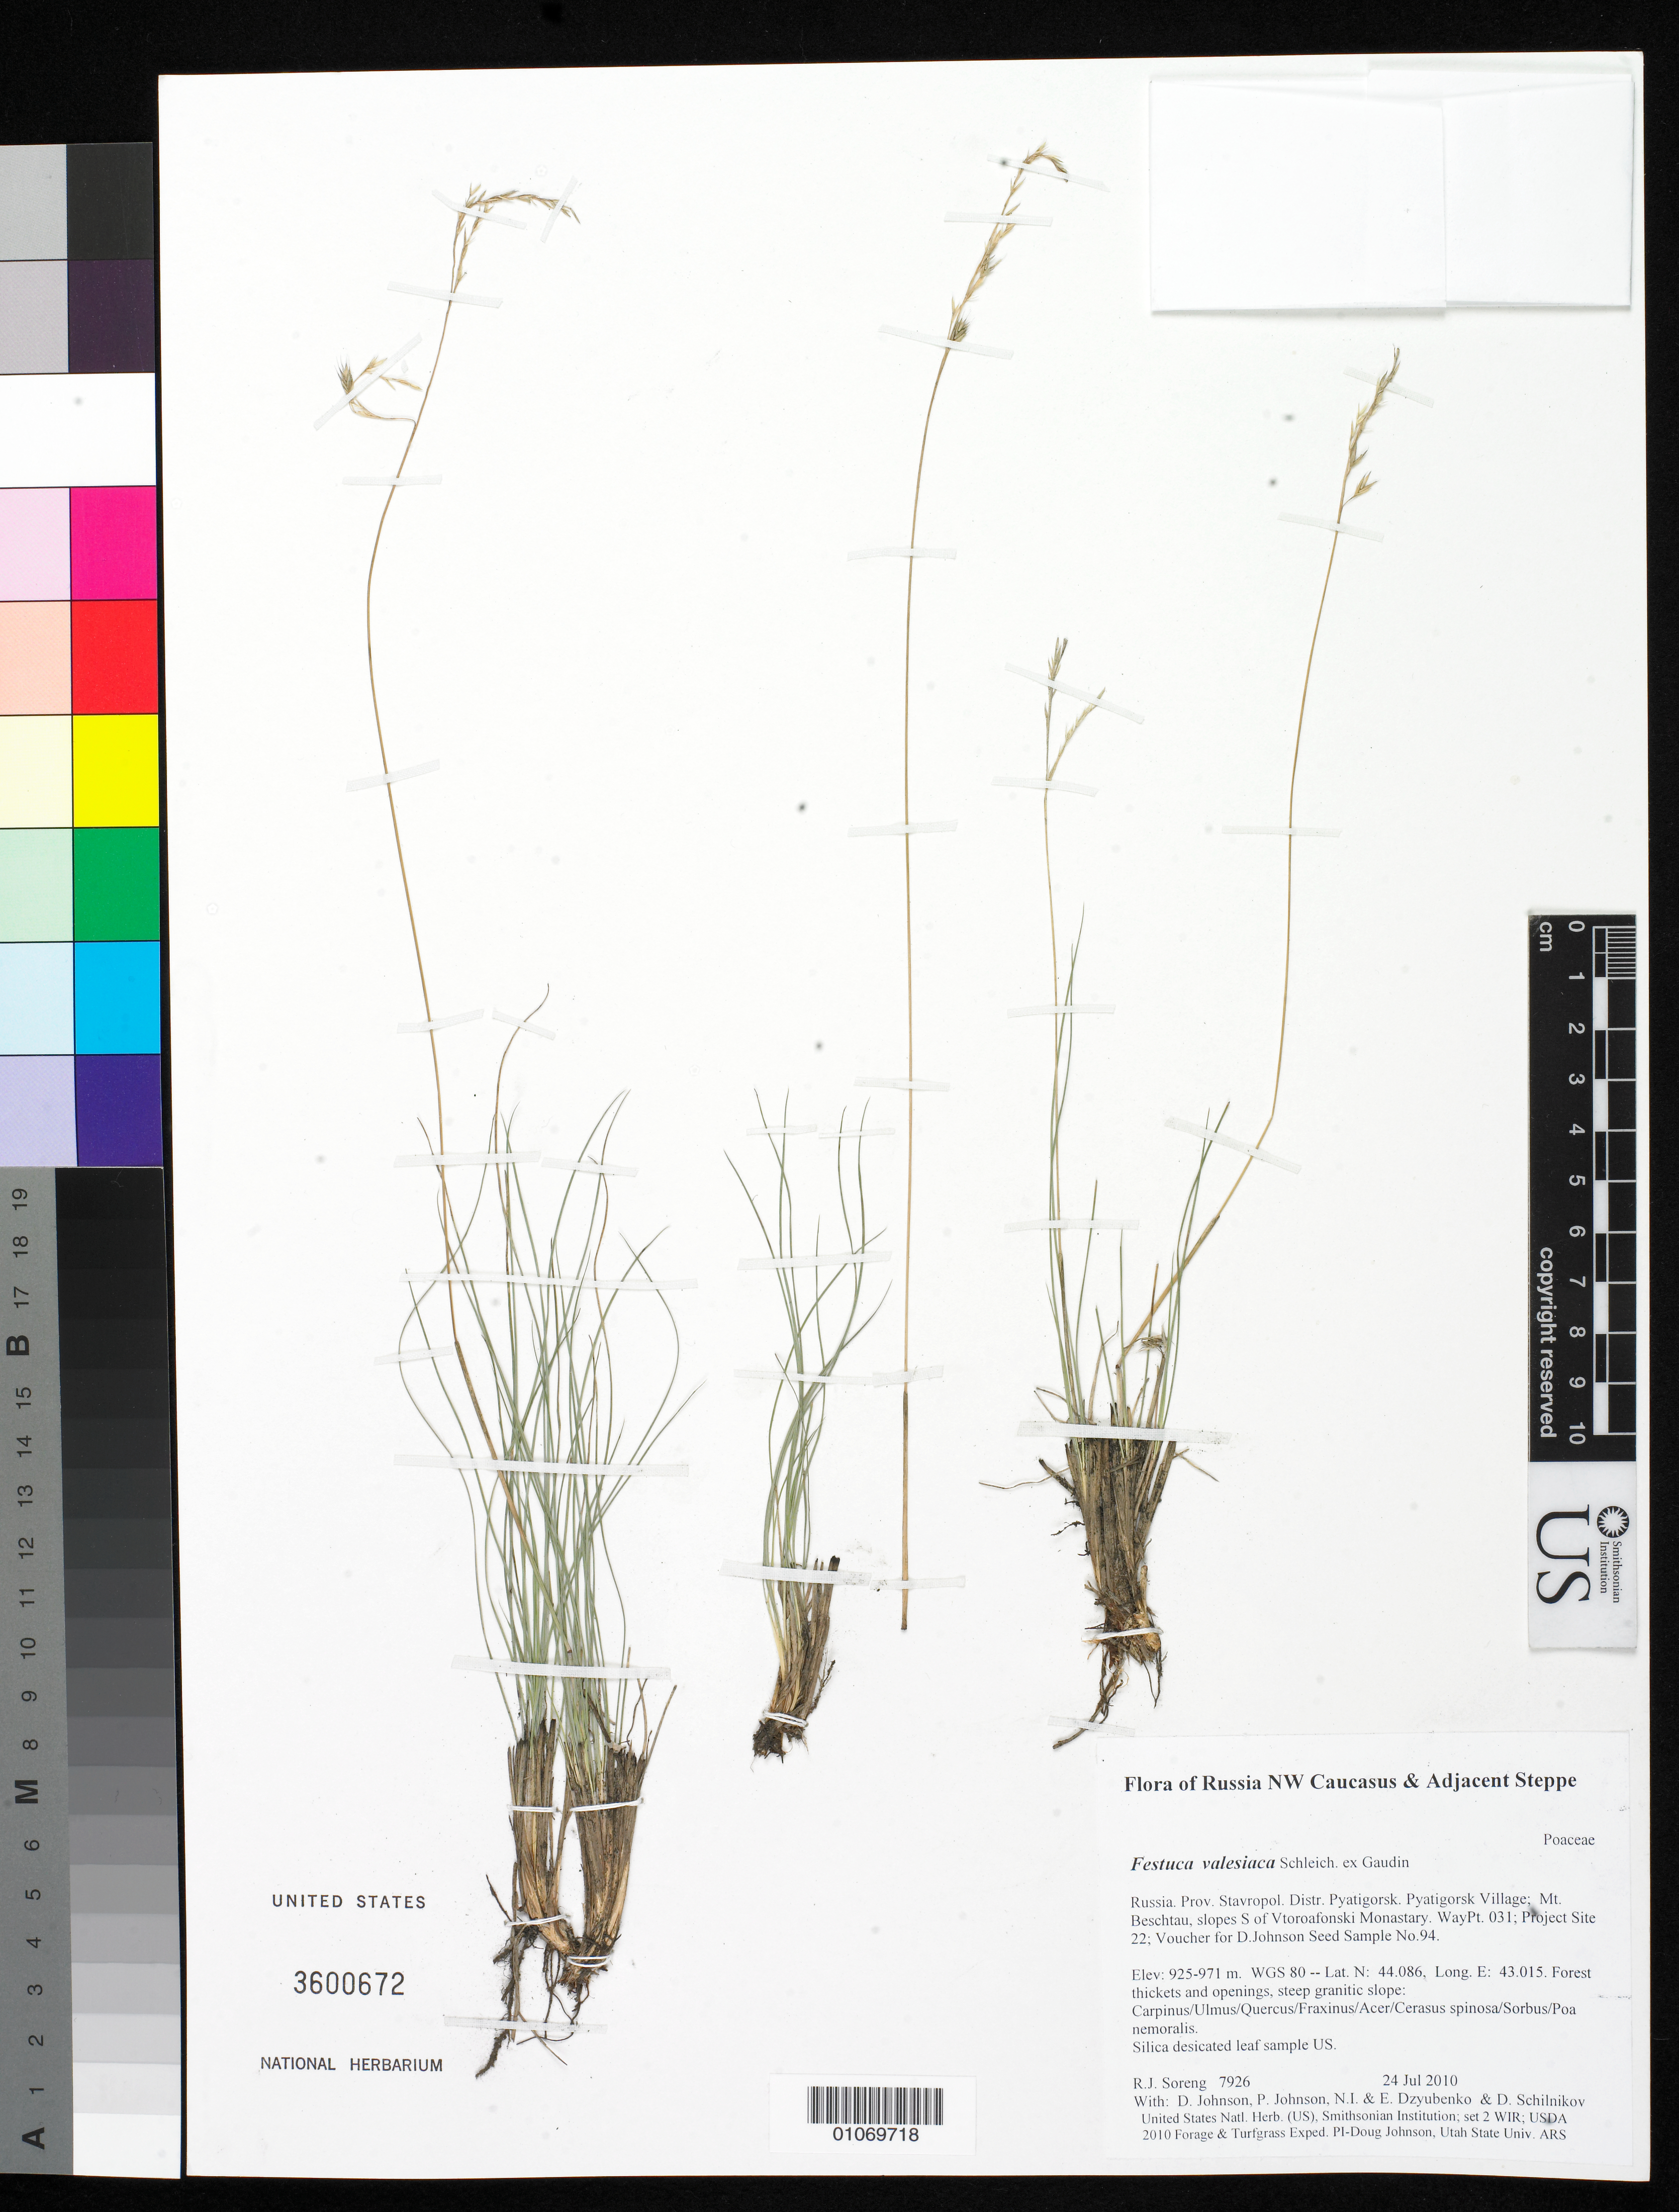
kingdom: Plantae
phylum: Tracheophyta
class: Liliopsida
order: Poales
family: Poaceae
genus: Festuca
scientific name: Festuca valesiaca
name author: Schleich. ex Gaudin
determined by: Soreng, Robert J., Research Associate (BOT), Smithsonian Institution - National Museum of Natural History (UNITED STATES)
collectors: R. J. Soreng, D. Johnson, P. Johnson, N. Dzyubenko, E. Dzyubenko & D. Schilnikov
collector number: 7926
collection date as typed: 24 Jul 2010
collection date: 2010-07-24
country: Russian Federation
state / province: Stavropol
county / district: Pyatigorsk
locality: Pyatigorsk Village; Mt. Beschtau, slopes S of Vtoroafonski Monastary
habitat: Forest thickets and openings, steep granitic slope: Carpinus/Ulmus/Quercus/Fraxinus/Acer/Cerasus spinosa/Sorbus/Poa nemoralis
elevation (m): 925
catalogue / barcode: US 3600672